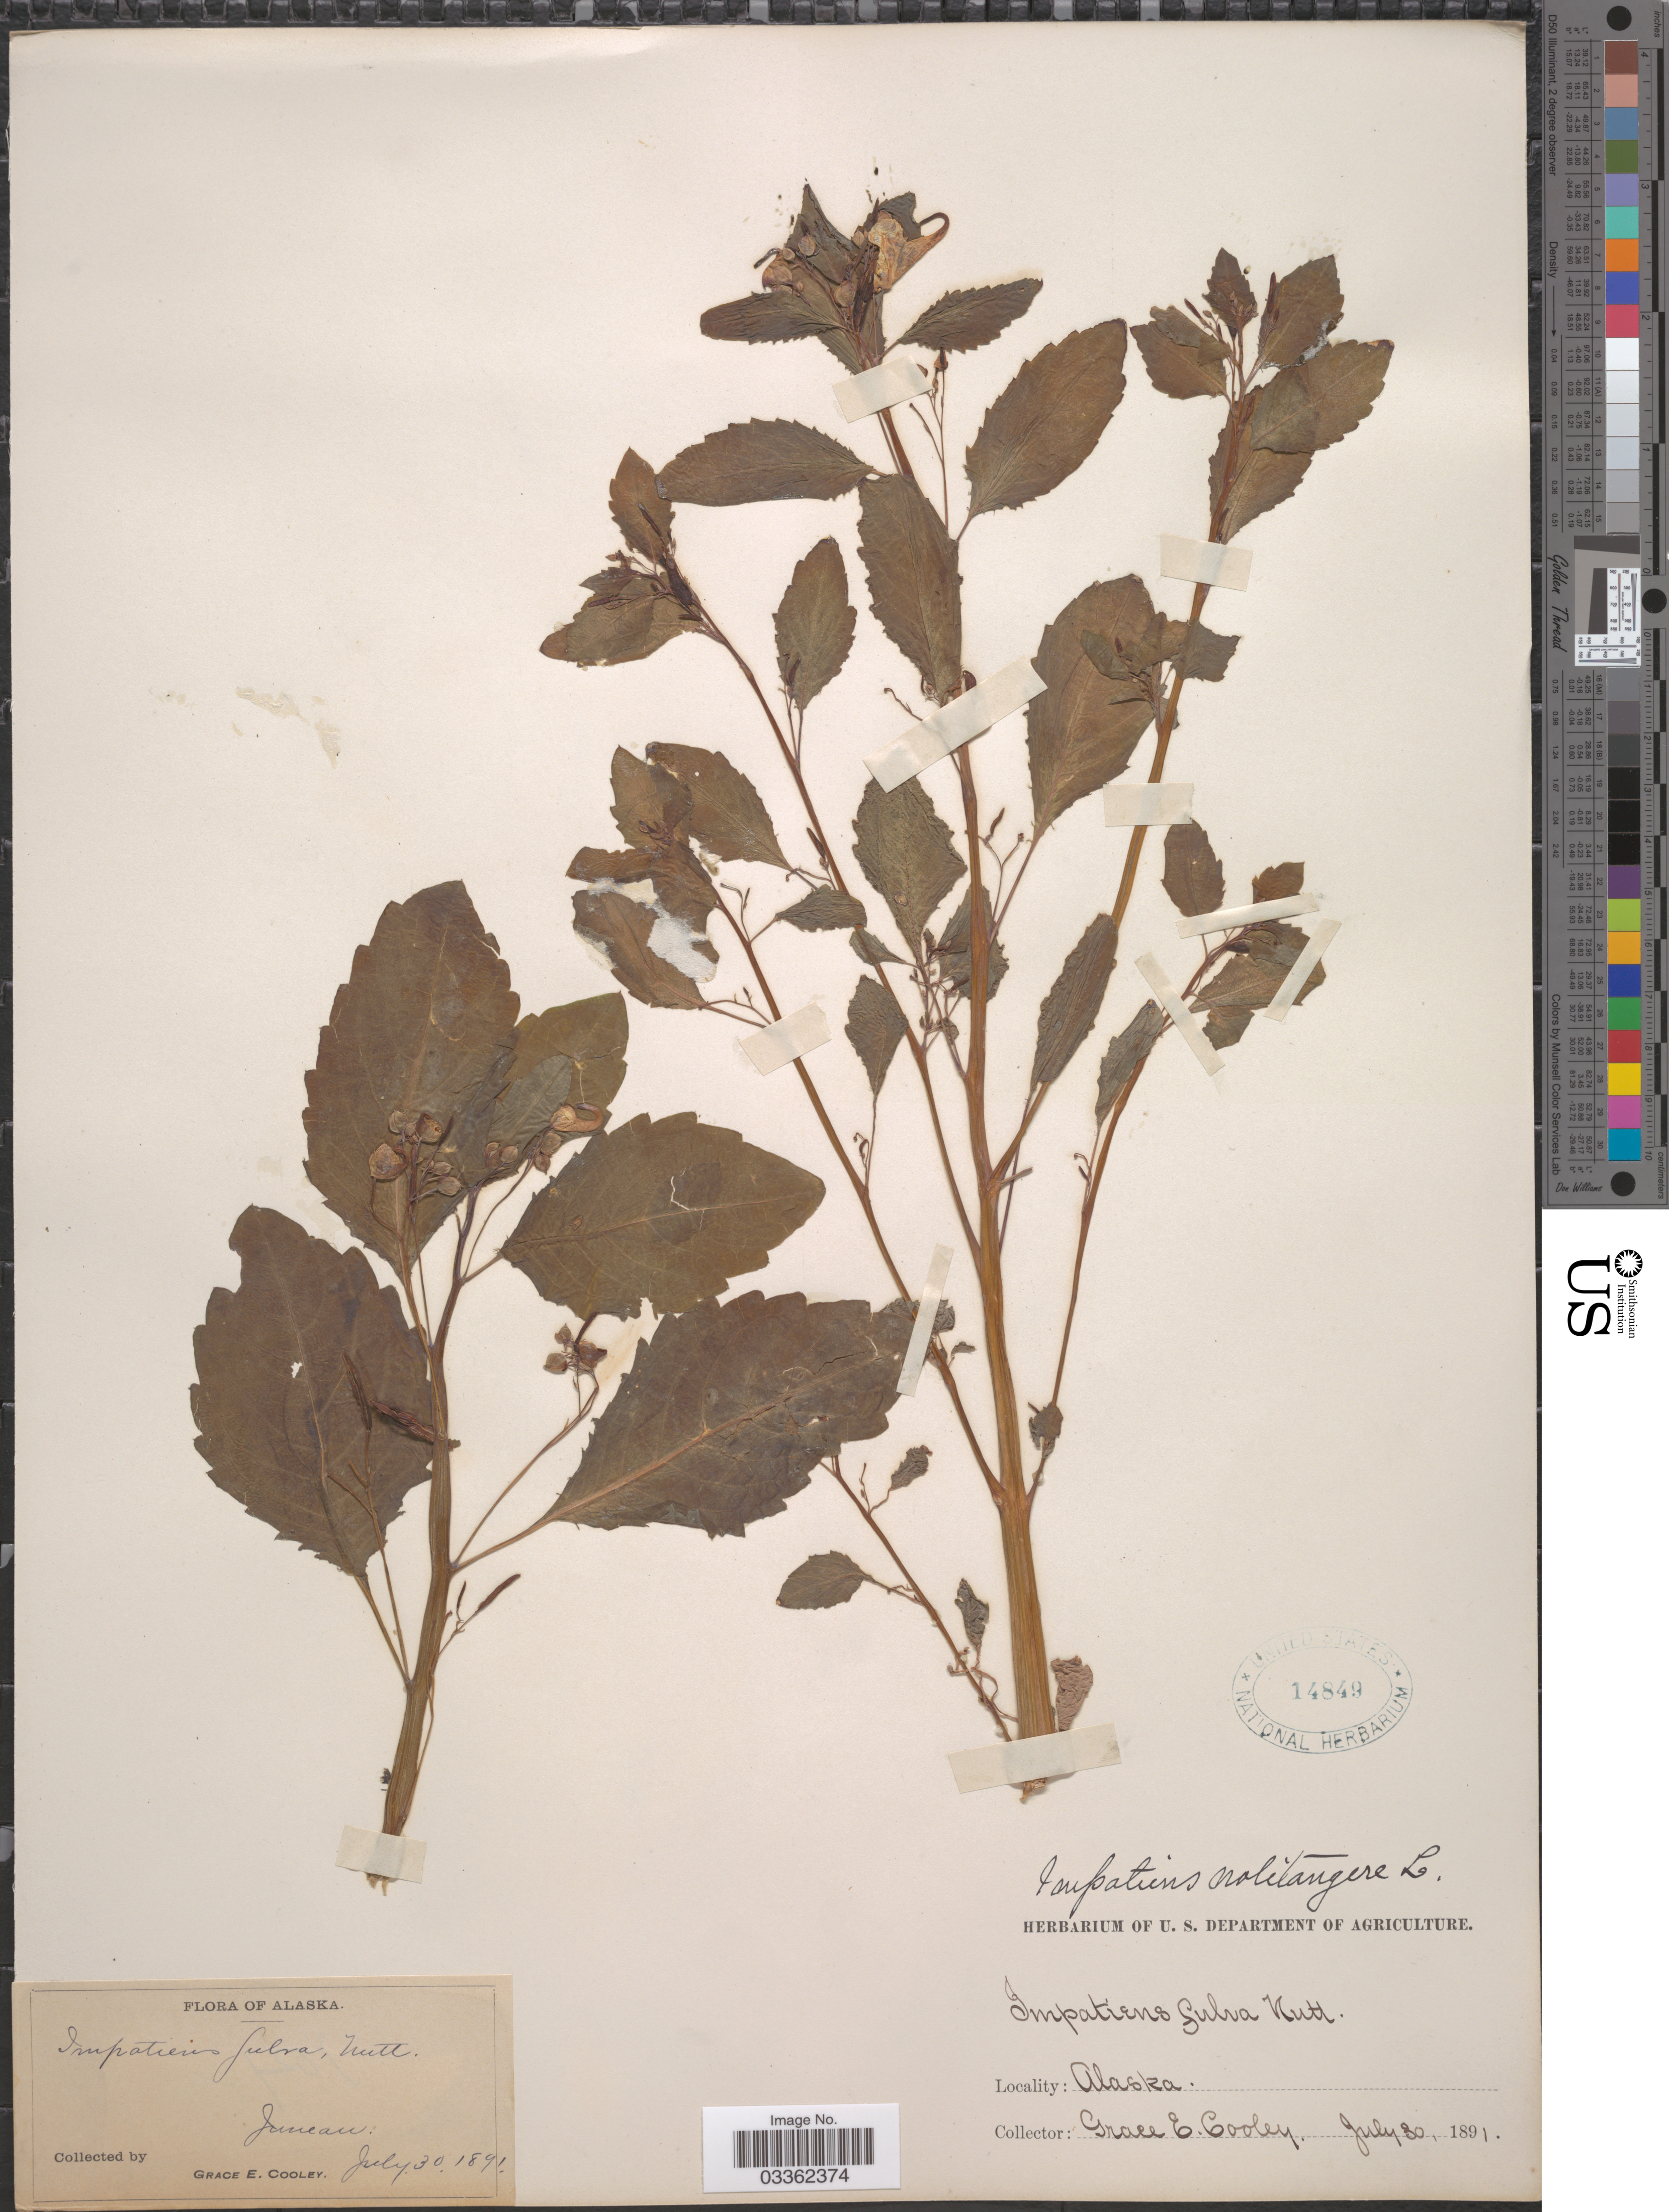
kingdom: Plantae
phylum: Tracheophyta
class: Magnoliopsida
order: Ericales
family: Balsaminaceae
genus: Impatiens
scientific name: Impatiens noli-tangere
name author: L.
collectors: G. E. Cooley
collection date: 1891-07-30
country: United States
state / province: Alaska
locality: Juneau.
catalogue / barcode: US 14849